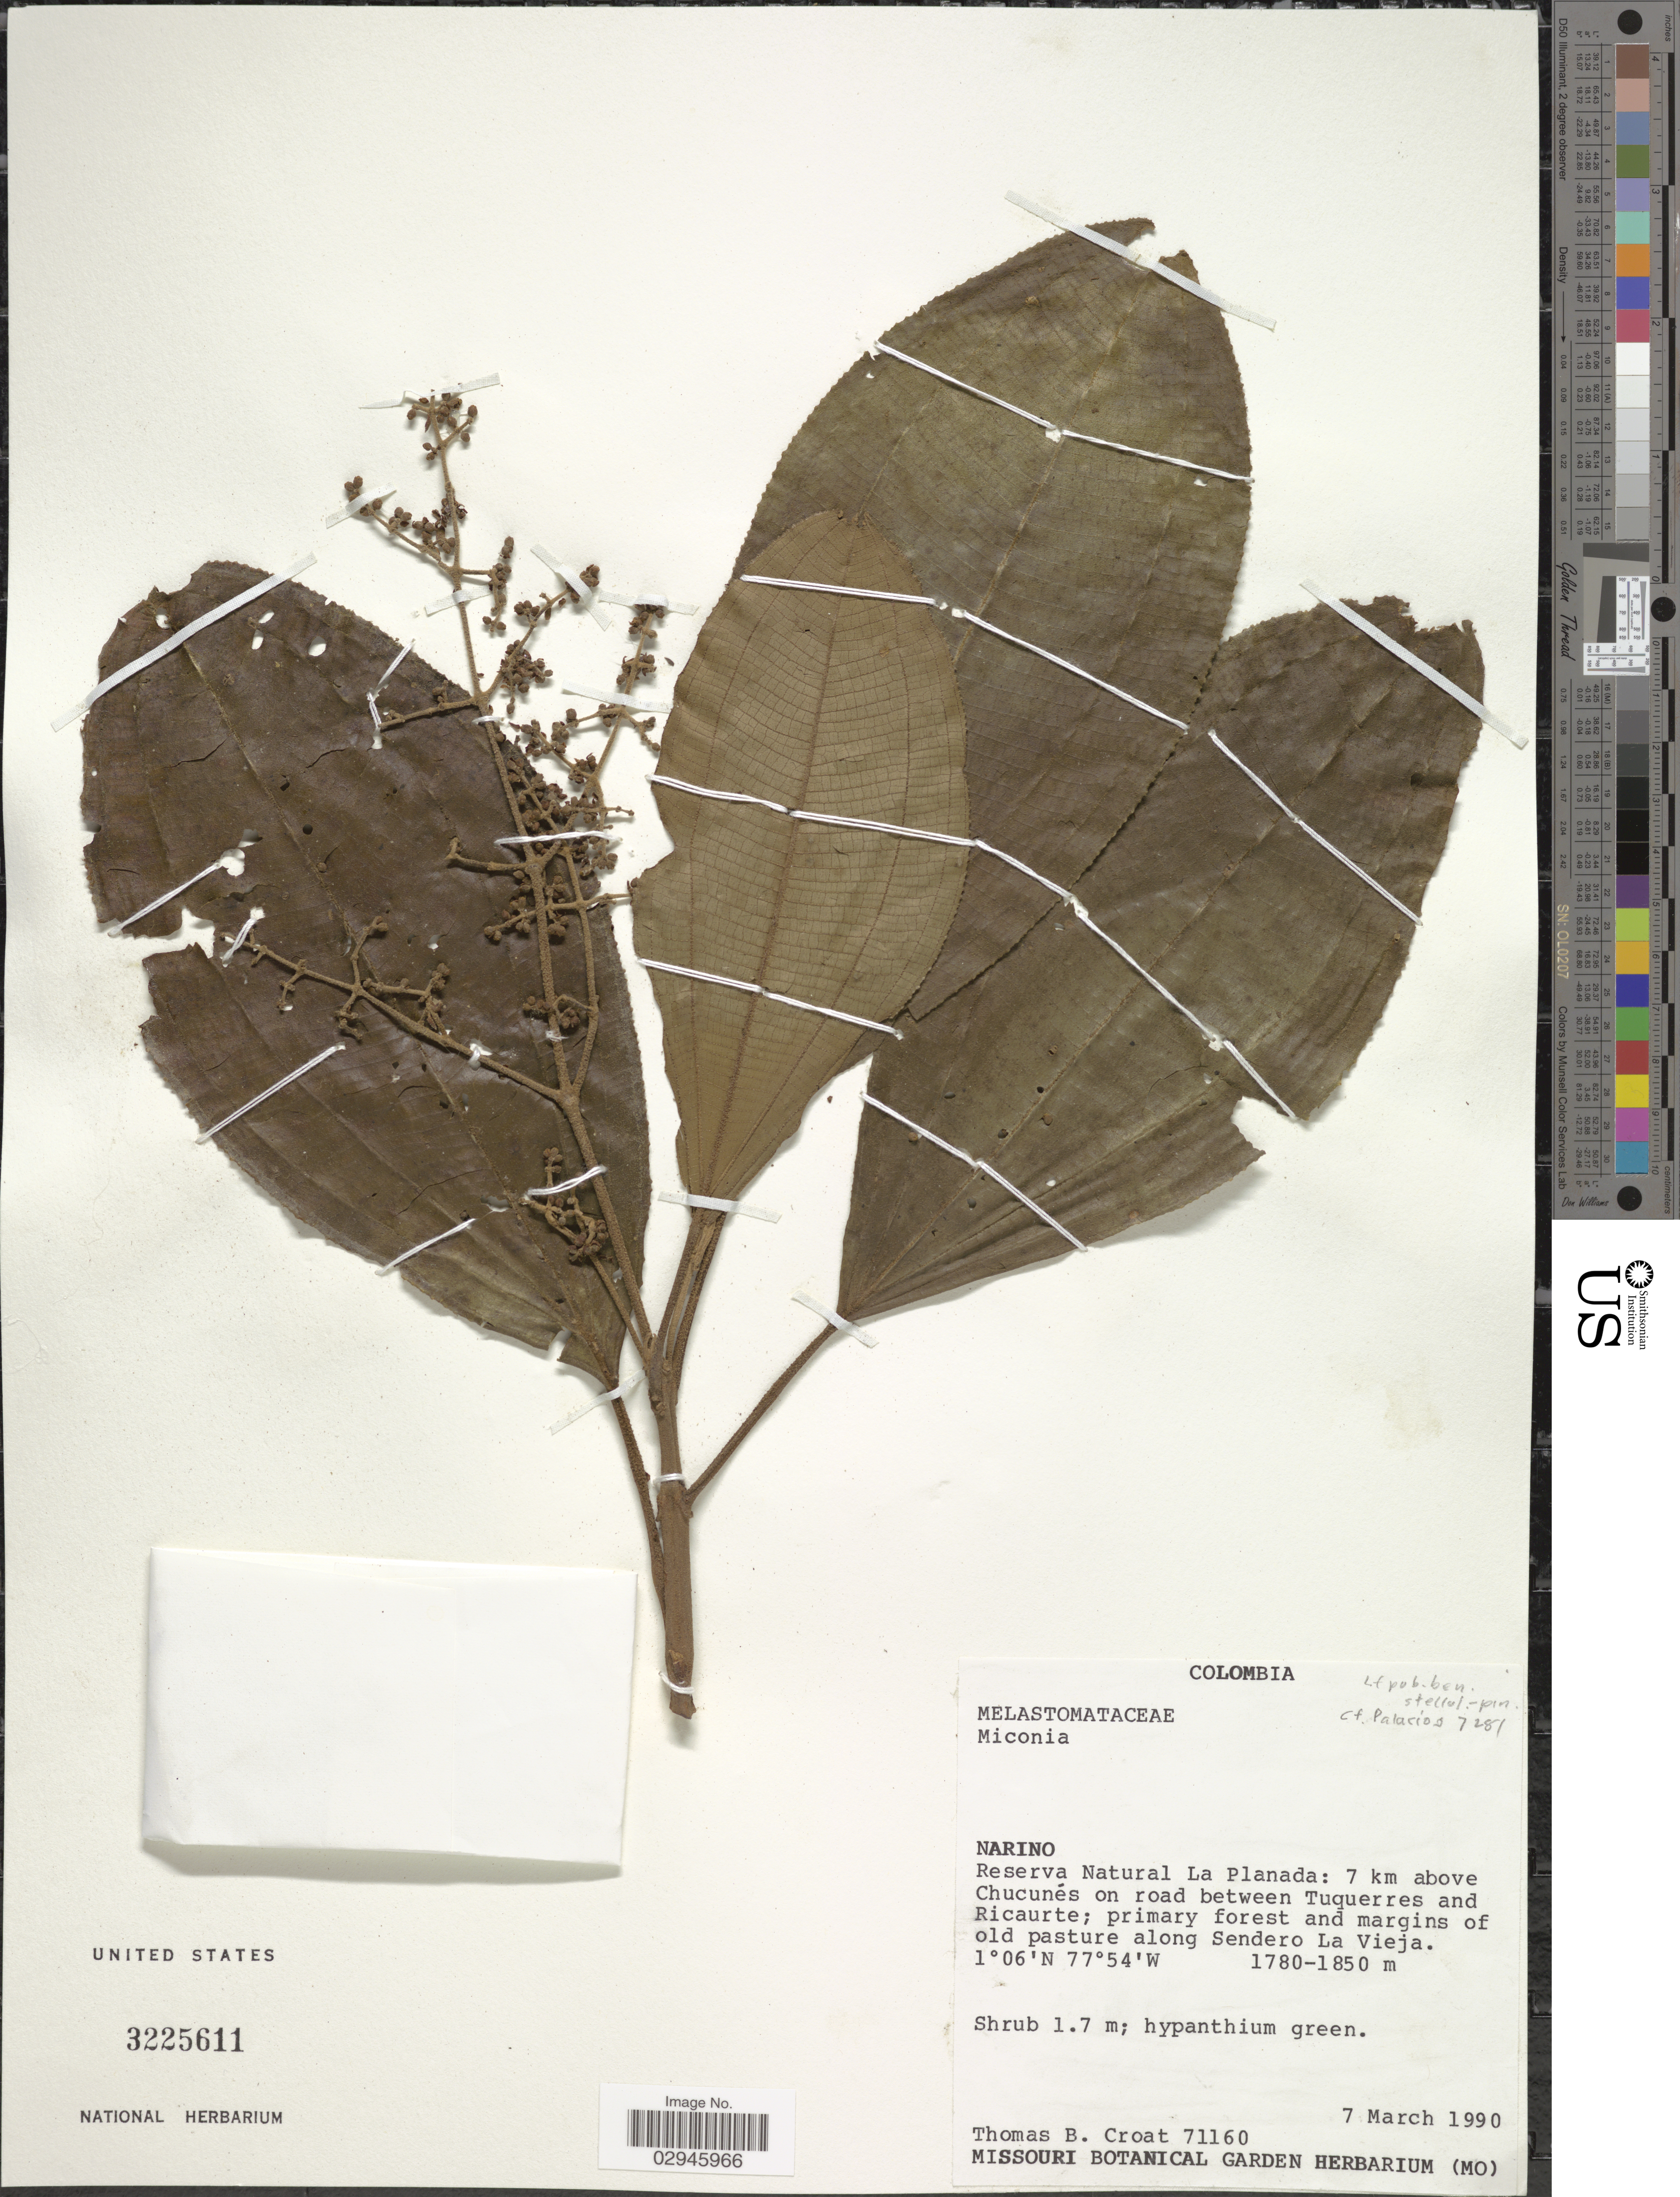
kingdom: Plantae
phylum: Tracheophyta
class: Magnoliopsida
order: Myrtales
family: Melastomataceae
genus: Miconia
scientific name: Miconia sp.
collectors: T. B. Croat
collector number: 71160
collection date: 1990-03-07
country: Colombia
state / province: Nariño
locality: Reserva Natural La Planada: 7 km above Chucunés on road between Tuquerres and Ricaurte; old pasture along Sendero La Vieja.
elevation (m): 1780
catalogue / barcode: US 3225611